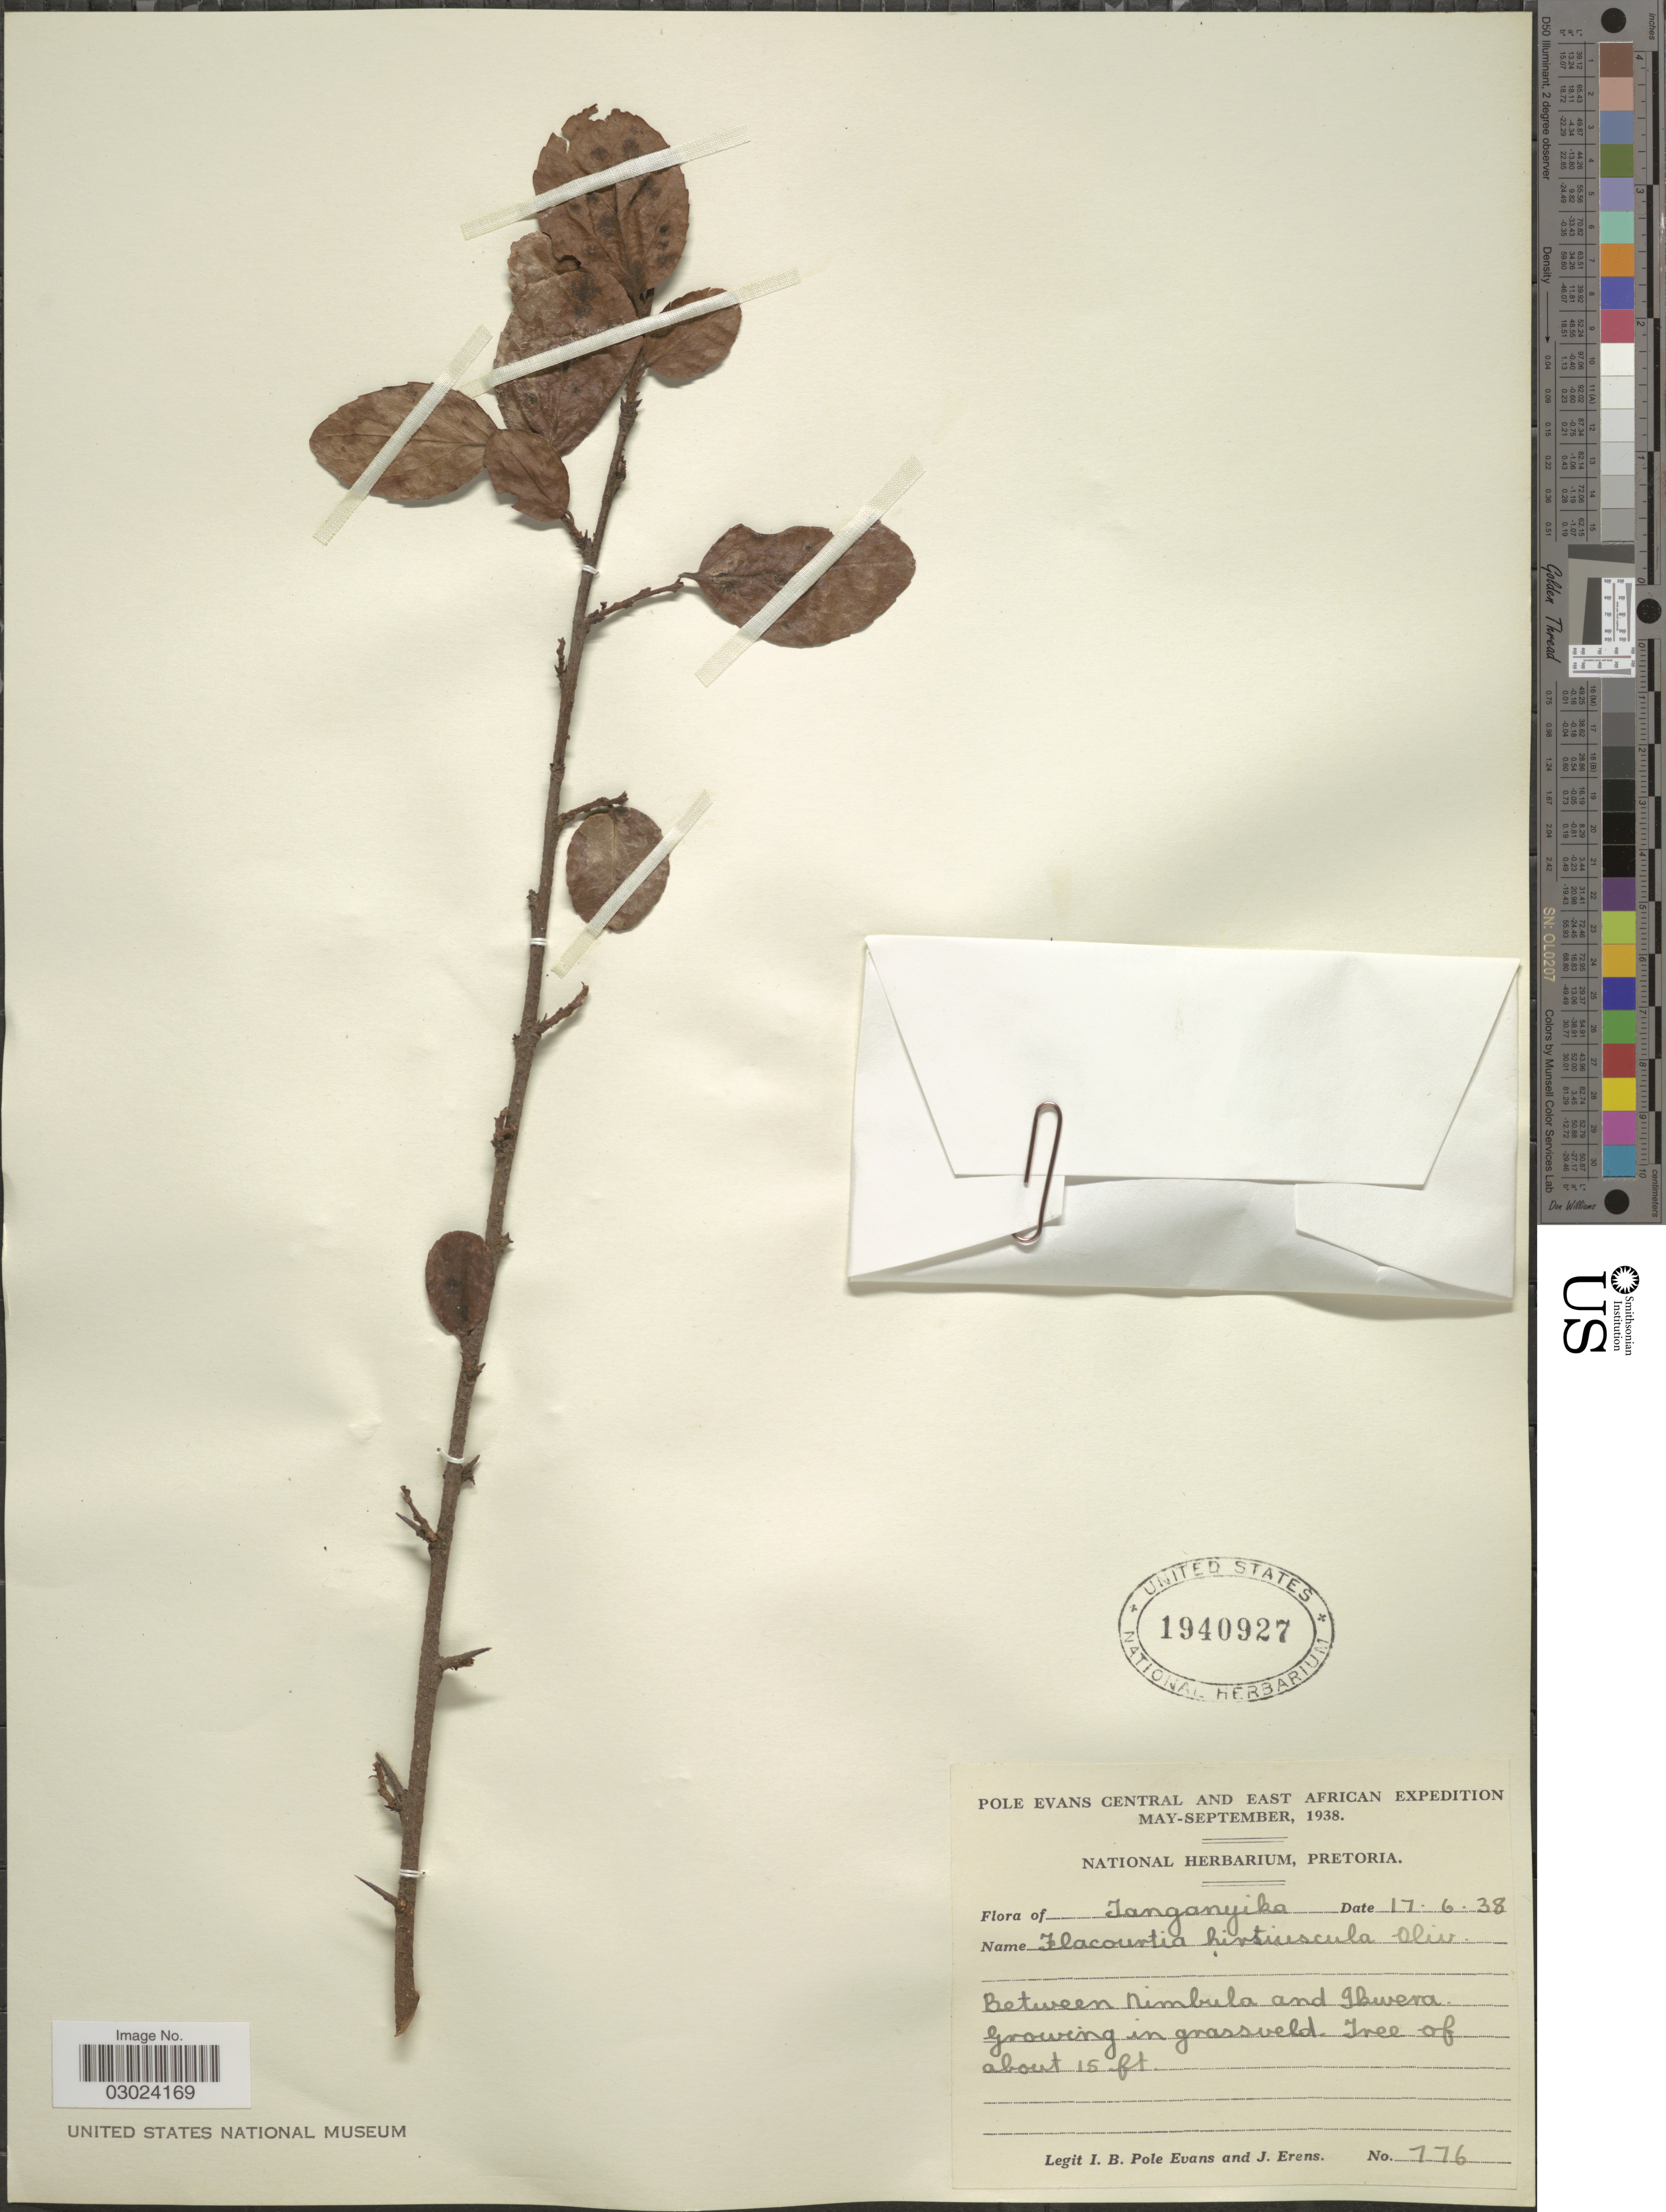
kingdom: Plantae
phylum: Tracheophyta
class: Magnoliopsida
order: Malpighiales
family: Salicaceae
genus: Flacourtia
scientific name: Flacourtia hirtiuscula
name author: Oliv.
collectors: I. B. Pole-Evans & J. Erens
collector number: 776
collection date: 1938-06-17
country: Tanzania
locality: Tanganyika. Between Nimbula and Ikwera.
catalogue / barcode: US 1940927